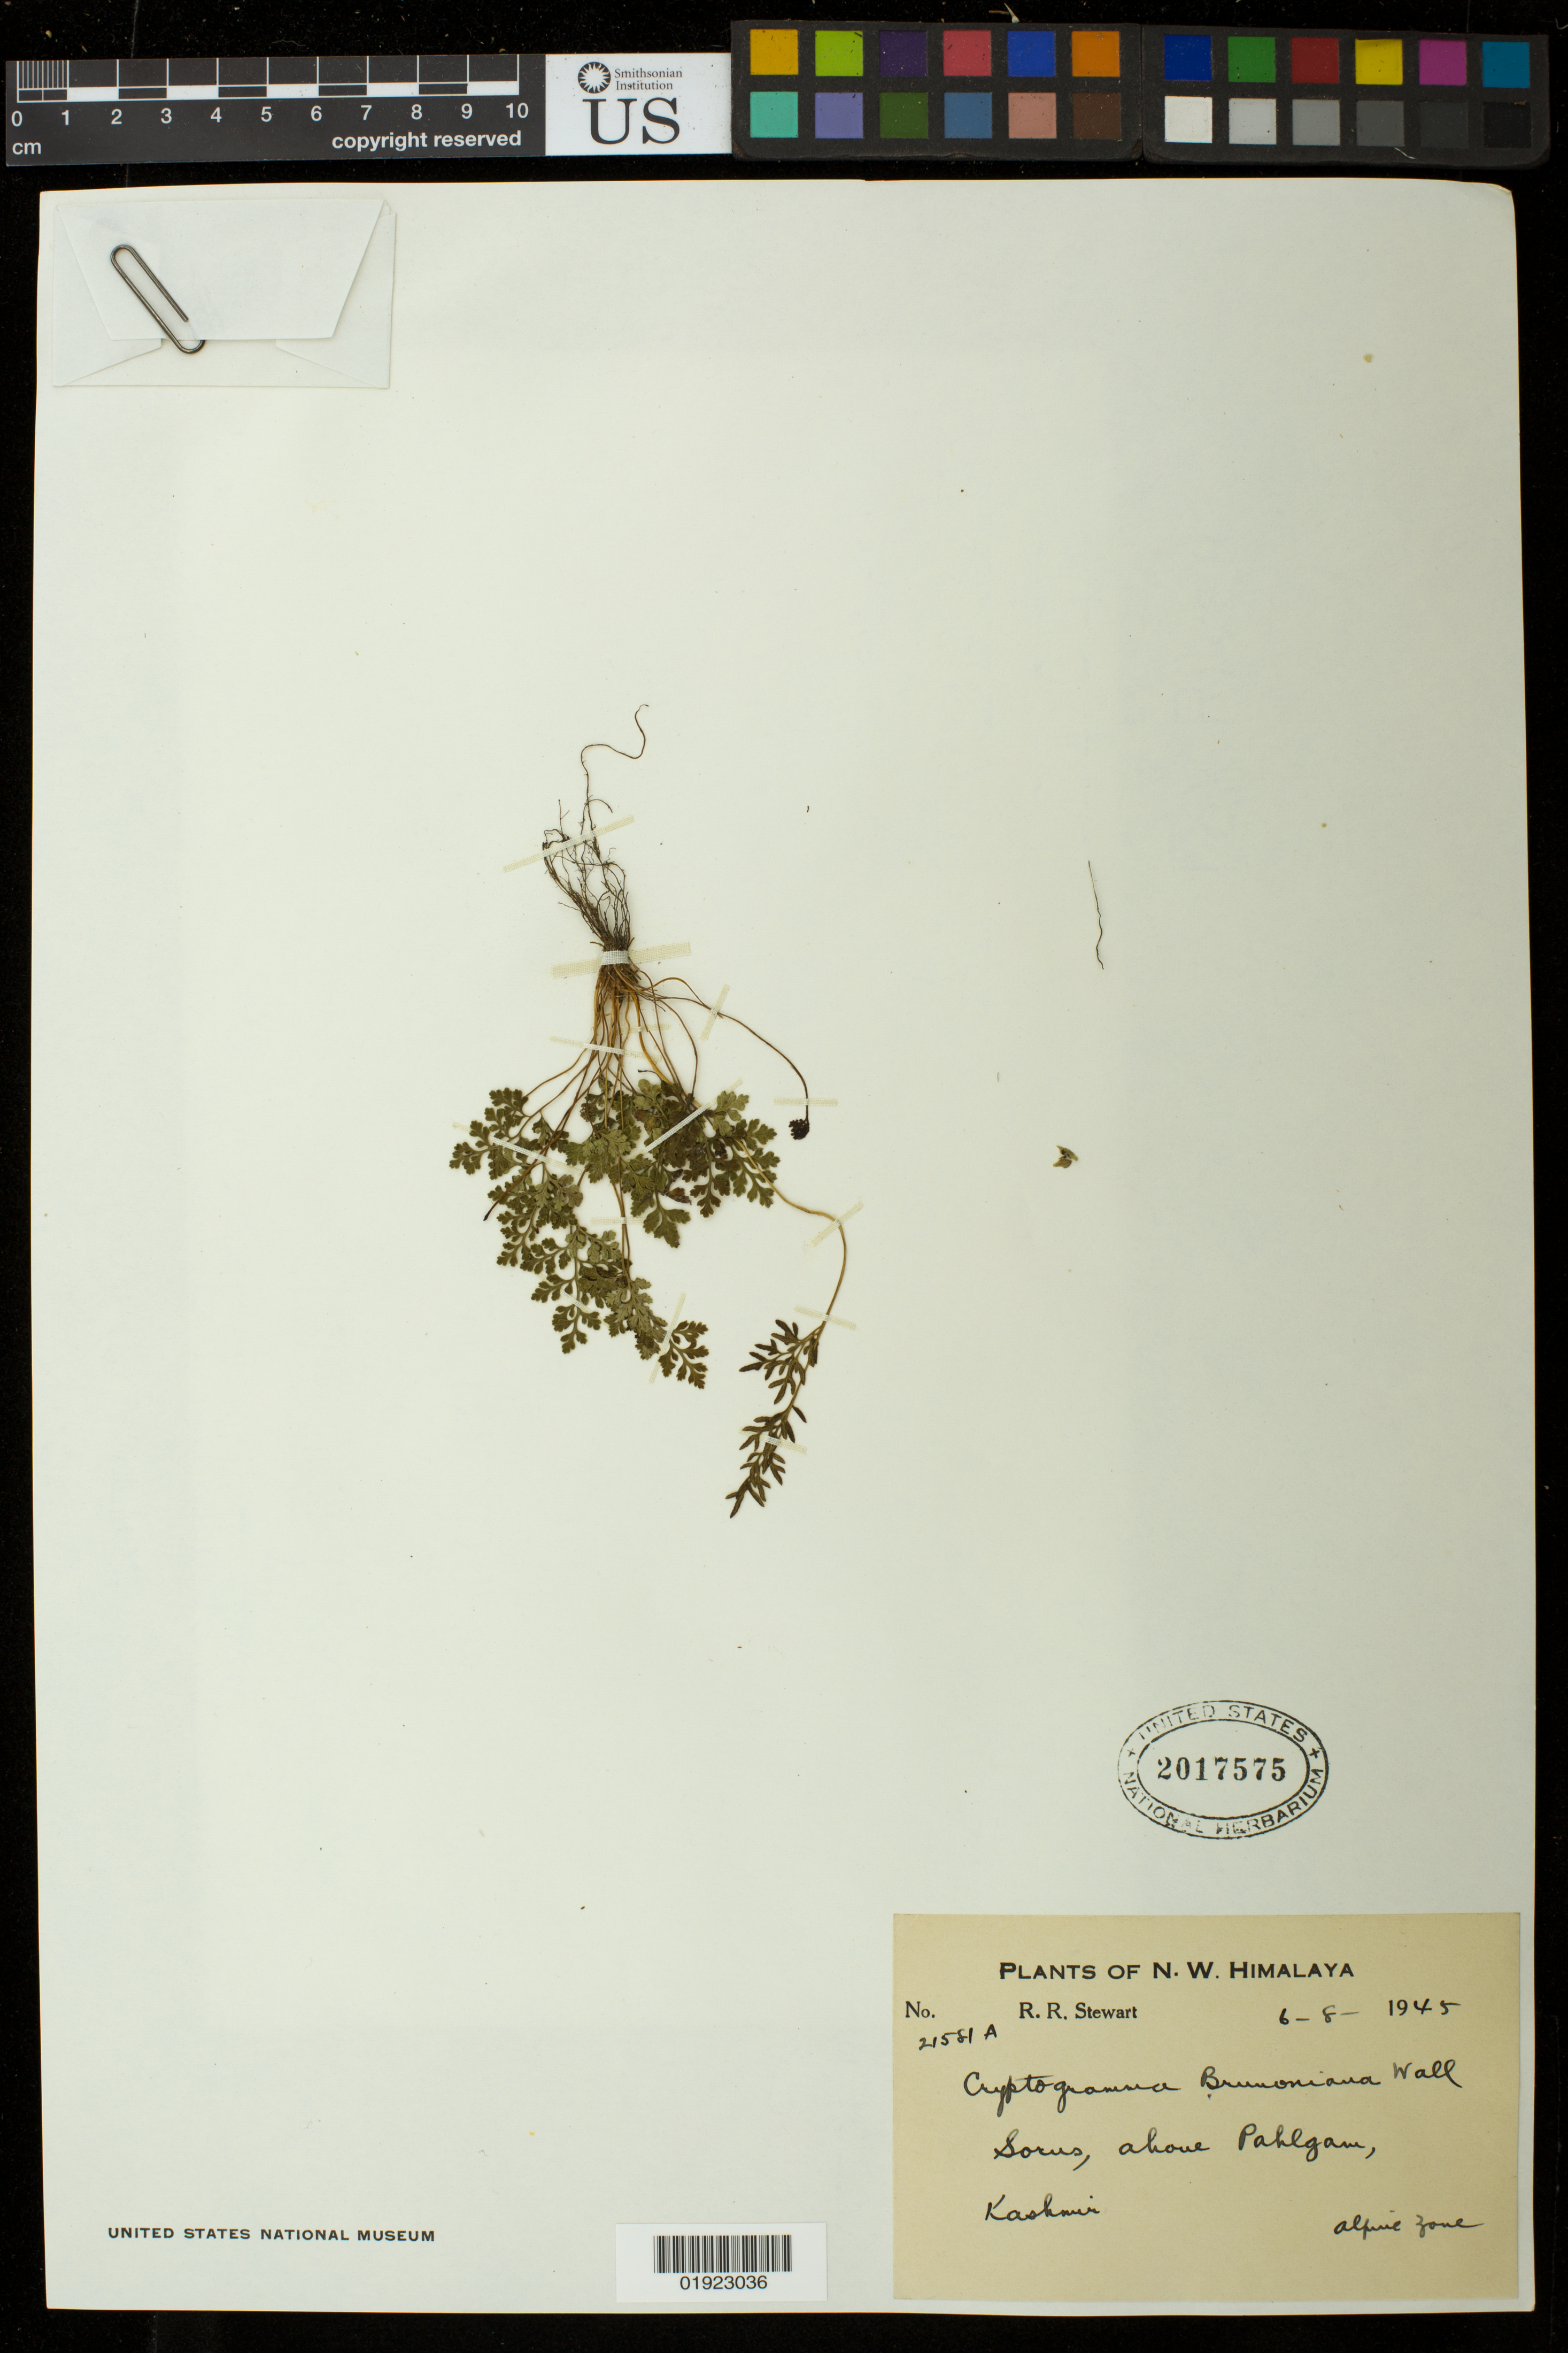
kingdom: Plantae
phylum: Tracheophyta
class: Polypodiopsida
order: Polypodiales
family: Pteridaceae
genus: Cryptogramma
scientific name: Cryptogramma brunoniana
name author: Wall. ex Hook. & Grev.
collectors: R. R. Stewart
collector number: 21581A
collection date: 1945-08-06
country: India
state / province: Jammu and Kashmir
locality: Sorus, above Pahlgam.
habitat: Alpine zone.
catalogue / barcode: US 2017575